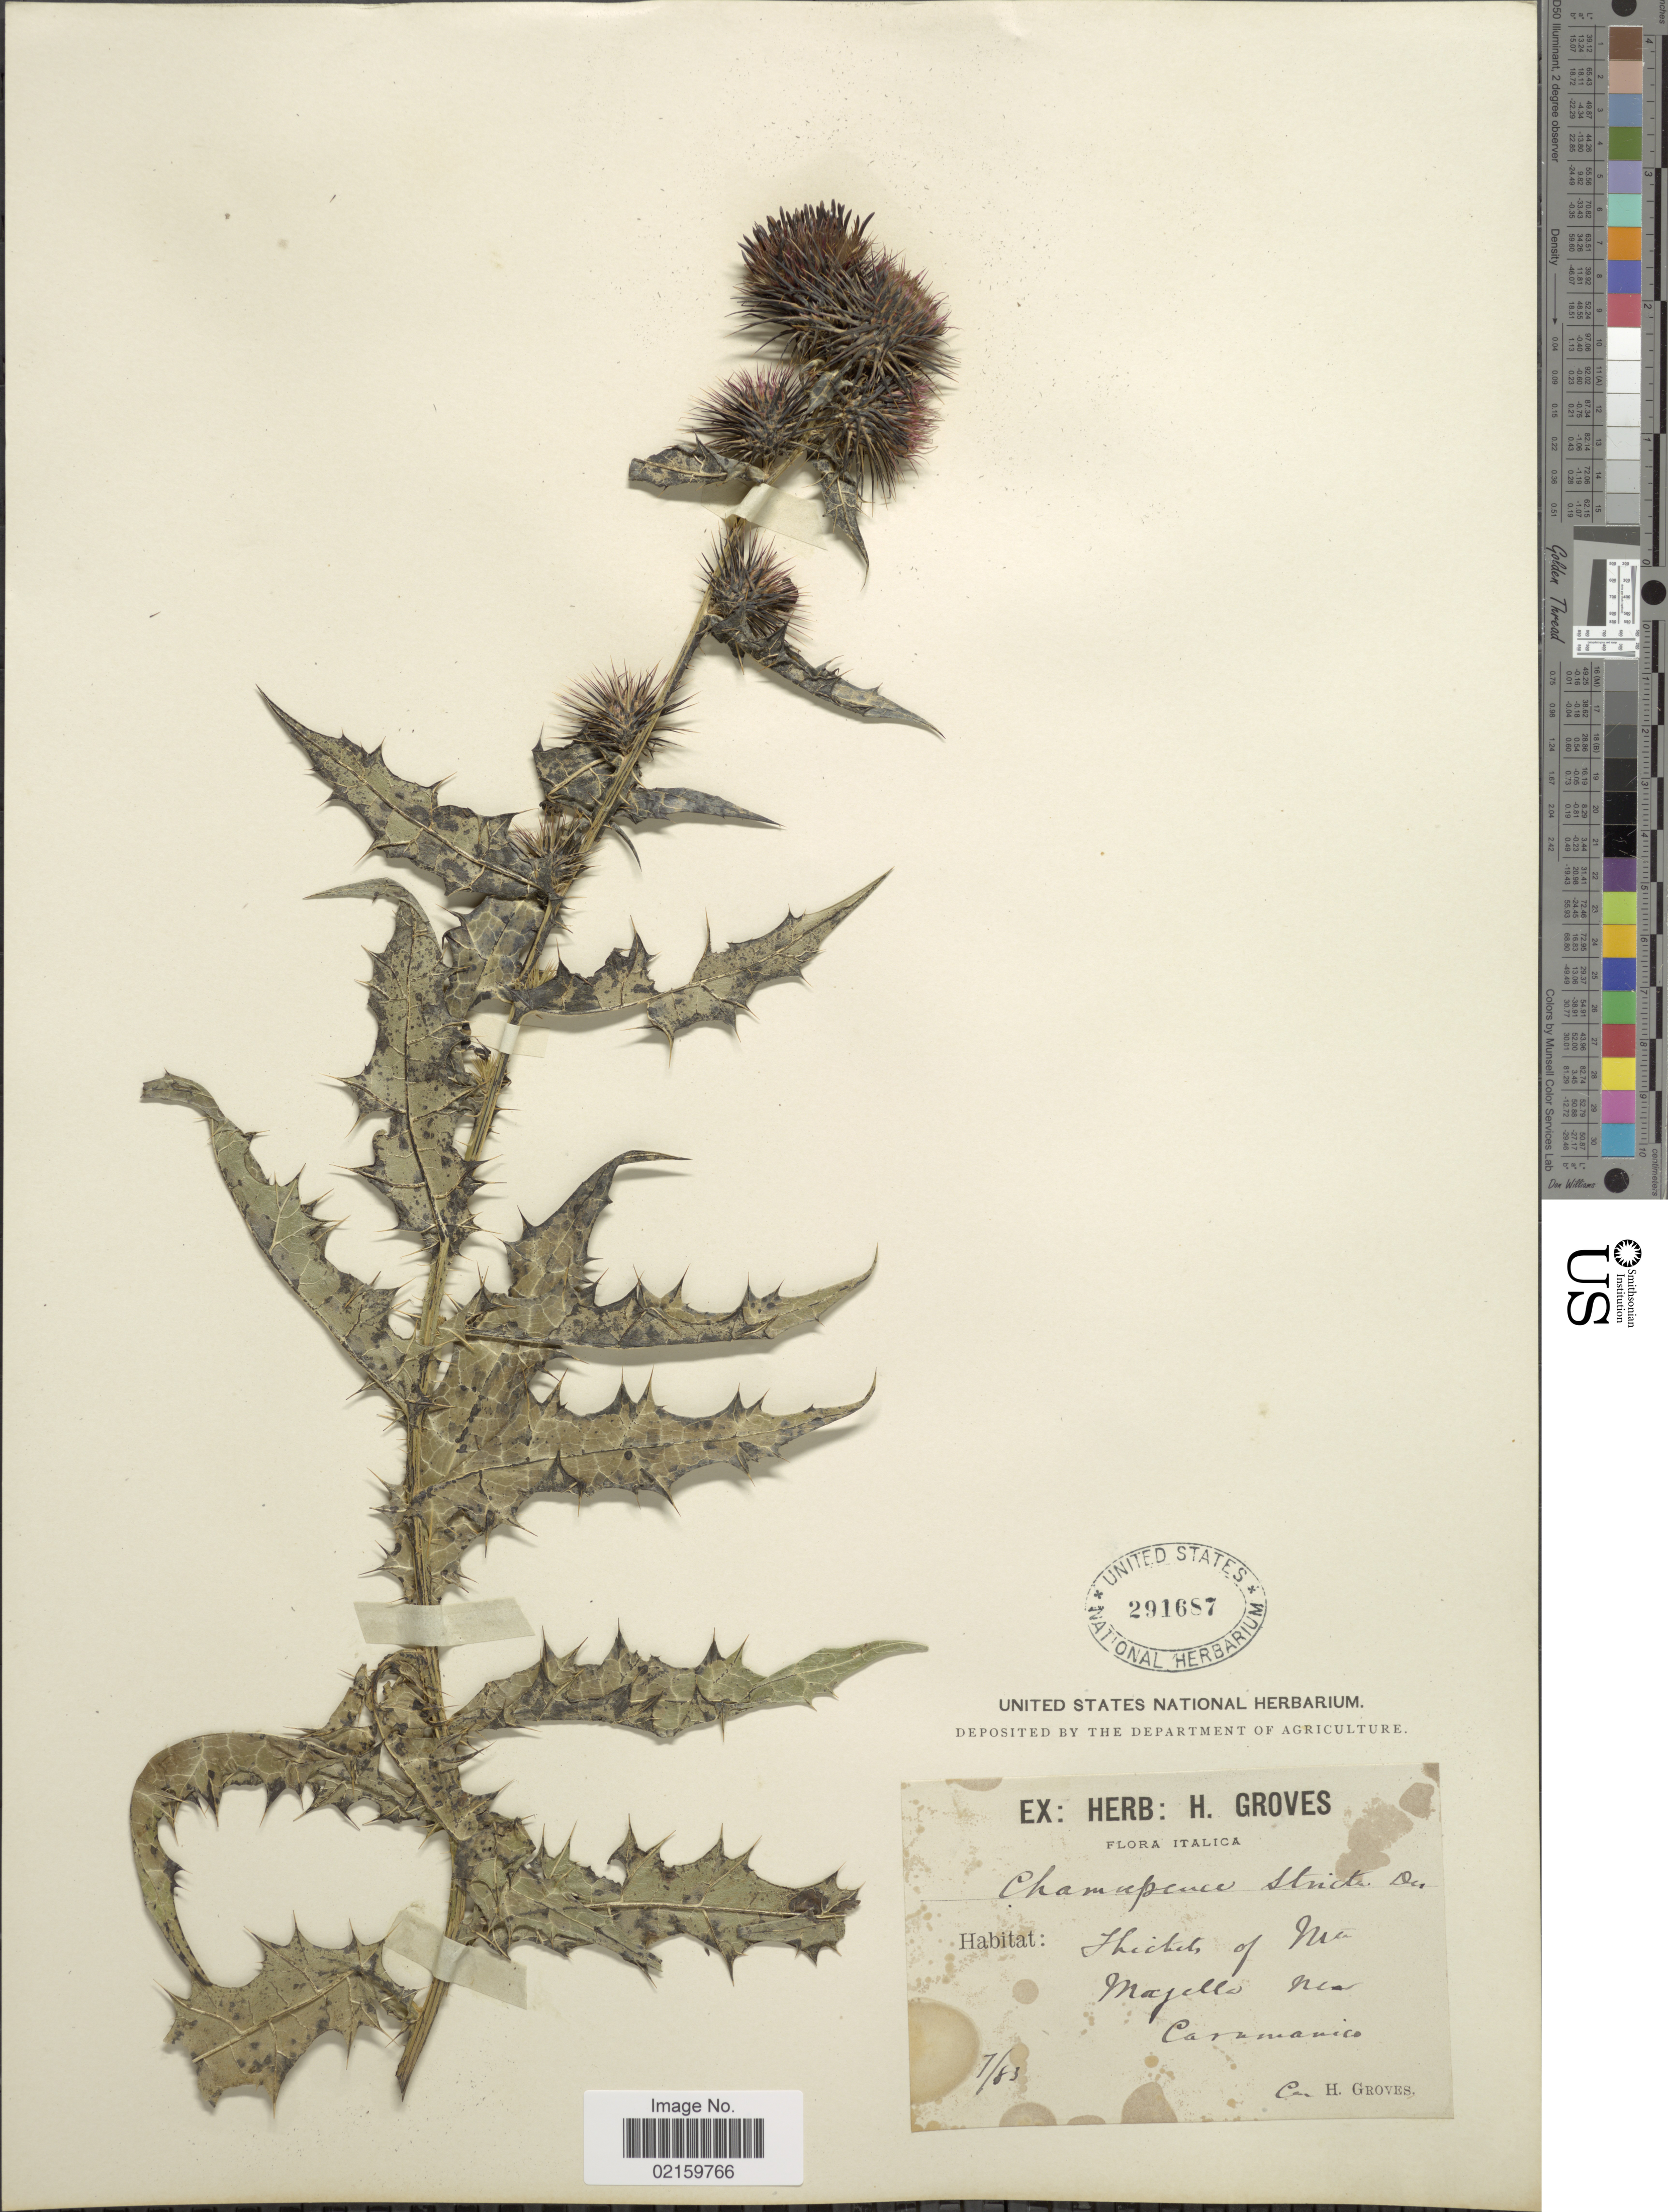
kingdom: Plantae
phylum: Tracheophyta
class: Magnoliopsida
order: Asterales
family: Asteraceae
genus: Ptilostemon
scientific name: Ptilostemon strictus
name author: (Ten.) Greuter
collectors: H. Groves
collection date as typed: Transcribed d/m/y: /7/83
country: Italy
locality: Thickets of Ma Majello Nia Caramanica [interpreted]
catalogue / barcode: US 291687